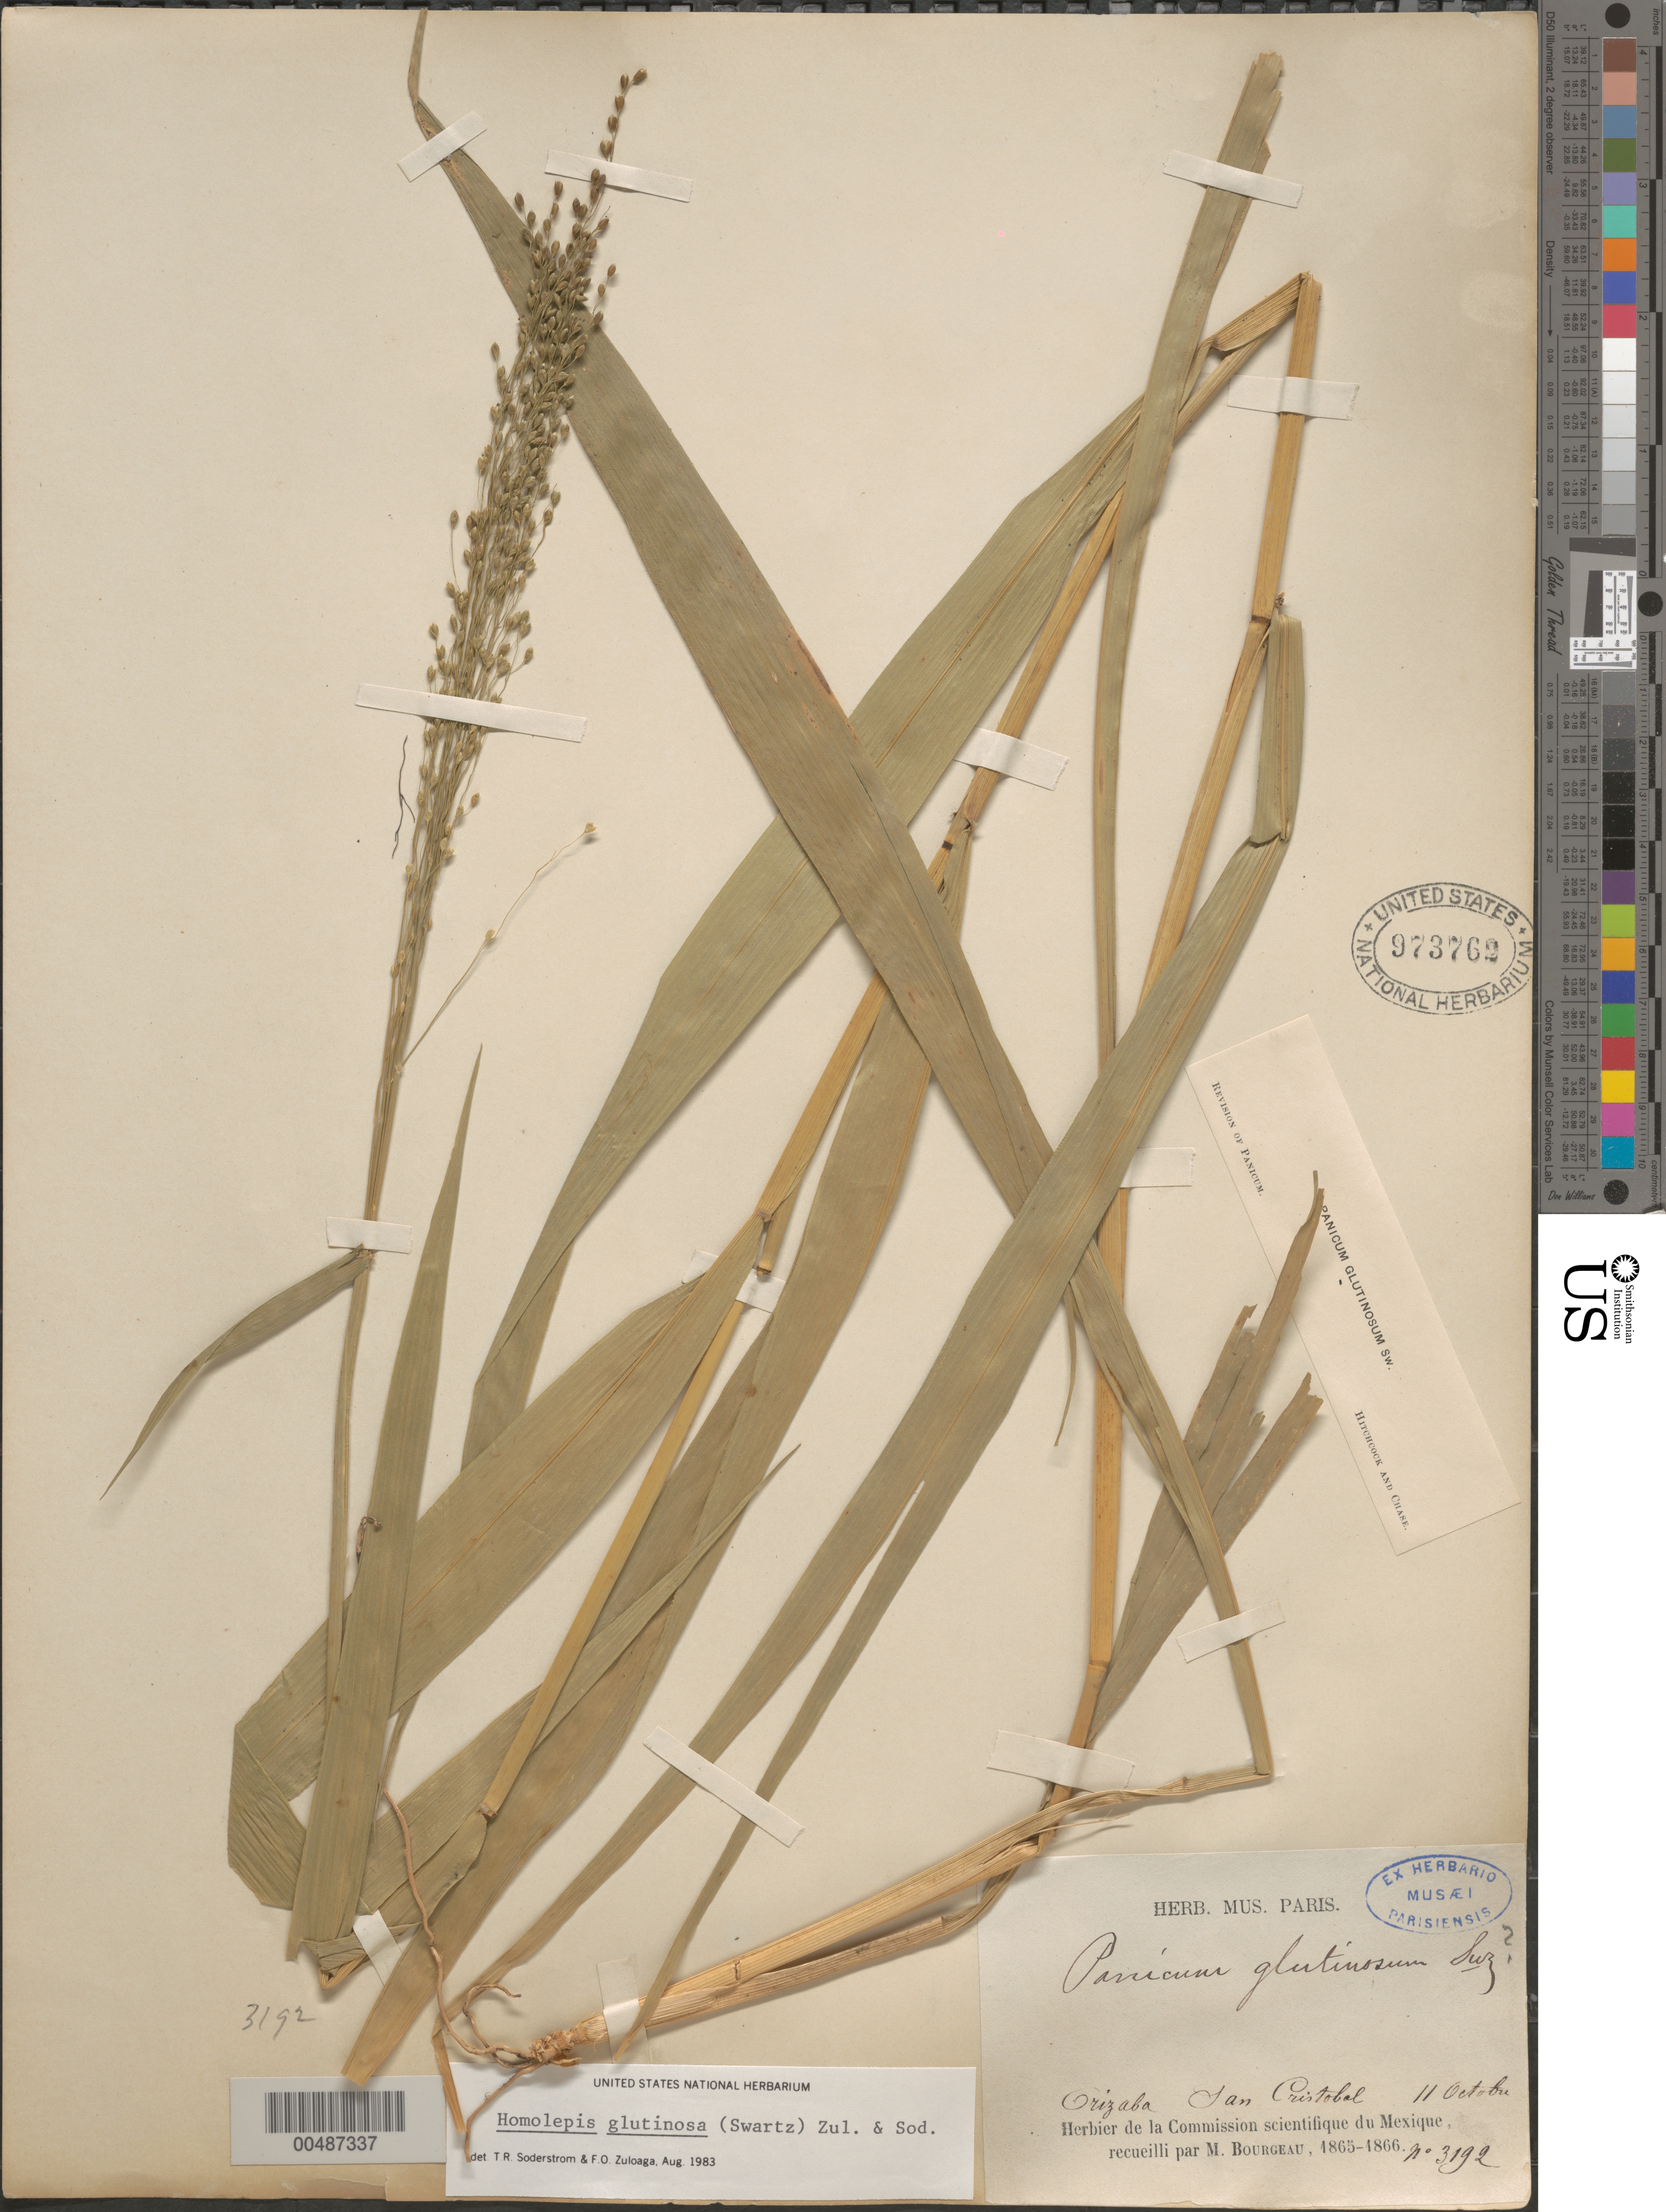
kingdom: Plantae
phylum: Tracheophyta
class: Liliopsida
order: Poales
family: Poaceae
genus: Homolepis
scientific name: Homolepis glutinosa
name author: (Sw.) Zuloaga & Soderstr.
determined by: Soderstrom, T. R.; Zuloaga, F. O.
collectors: E. Bourgeau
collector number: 3192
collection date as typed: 11 Oct 1865 or 11 Oct 1866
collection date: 1865-10-11 or 1866-10-11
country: Mexico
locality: Orizaba, San Cristobal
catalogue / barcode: US 937762